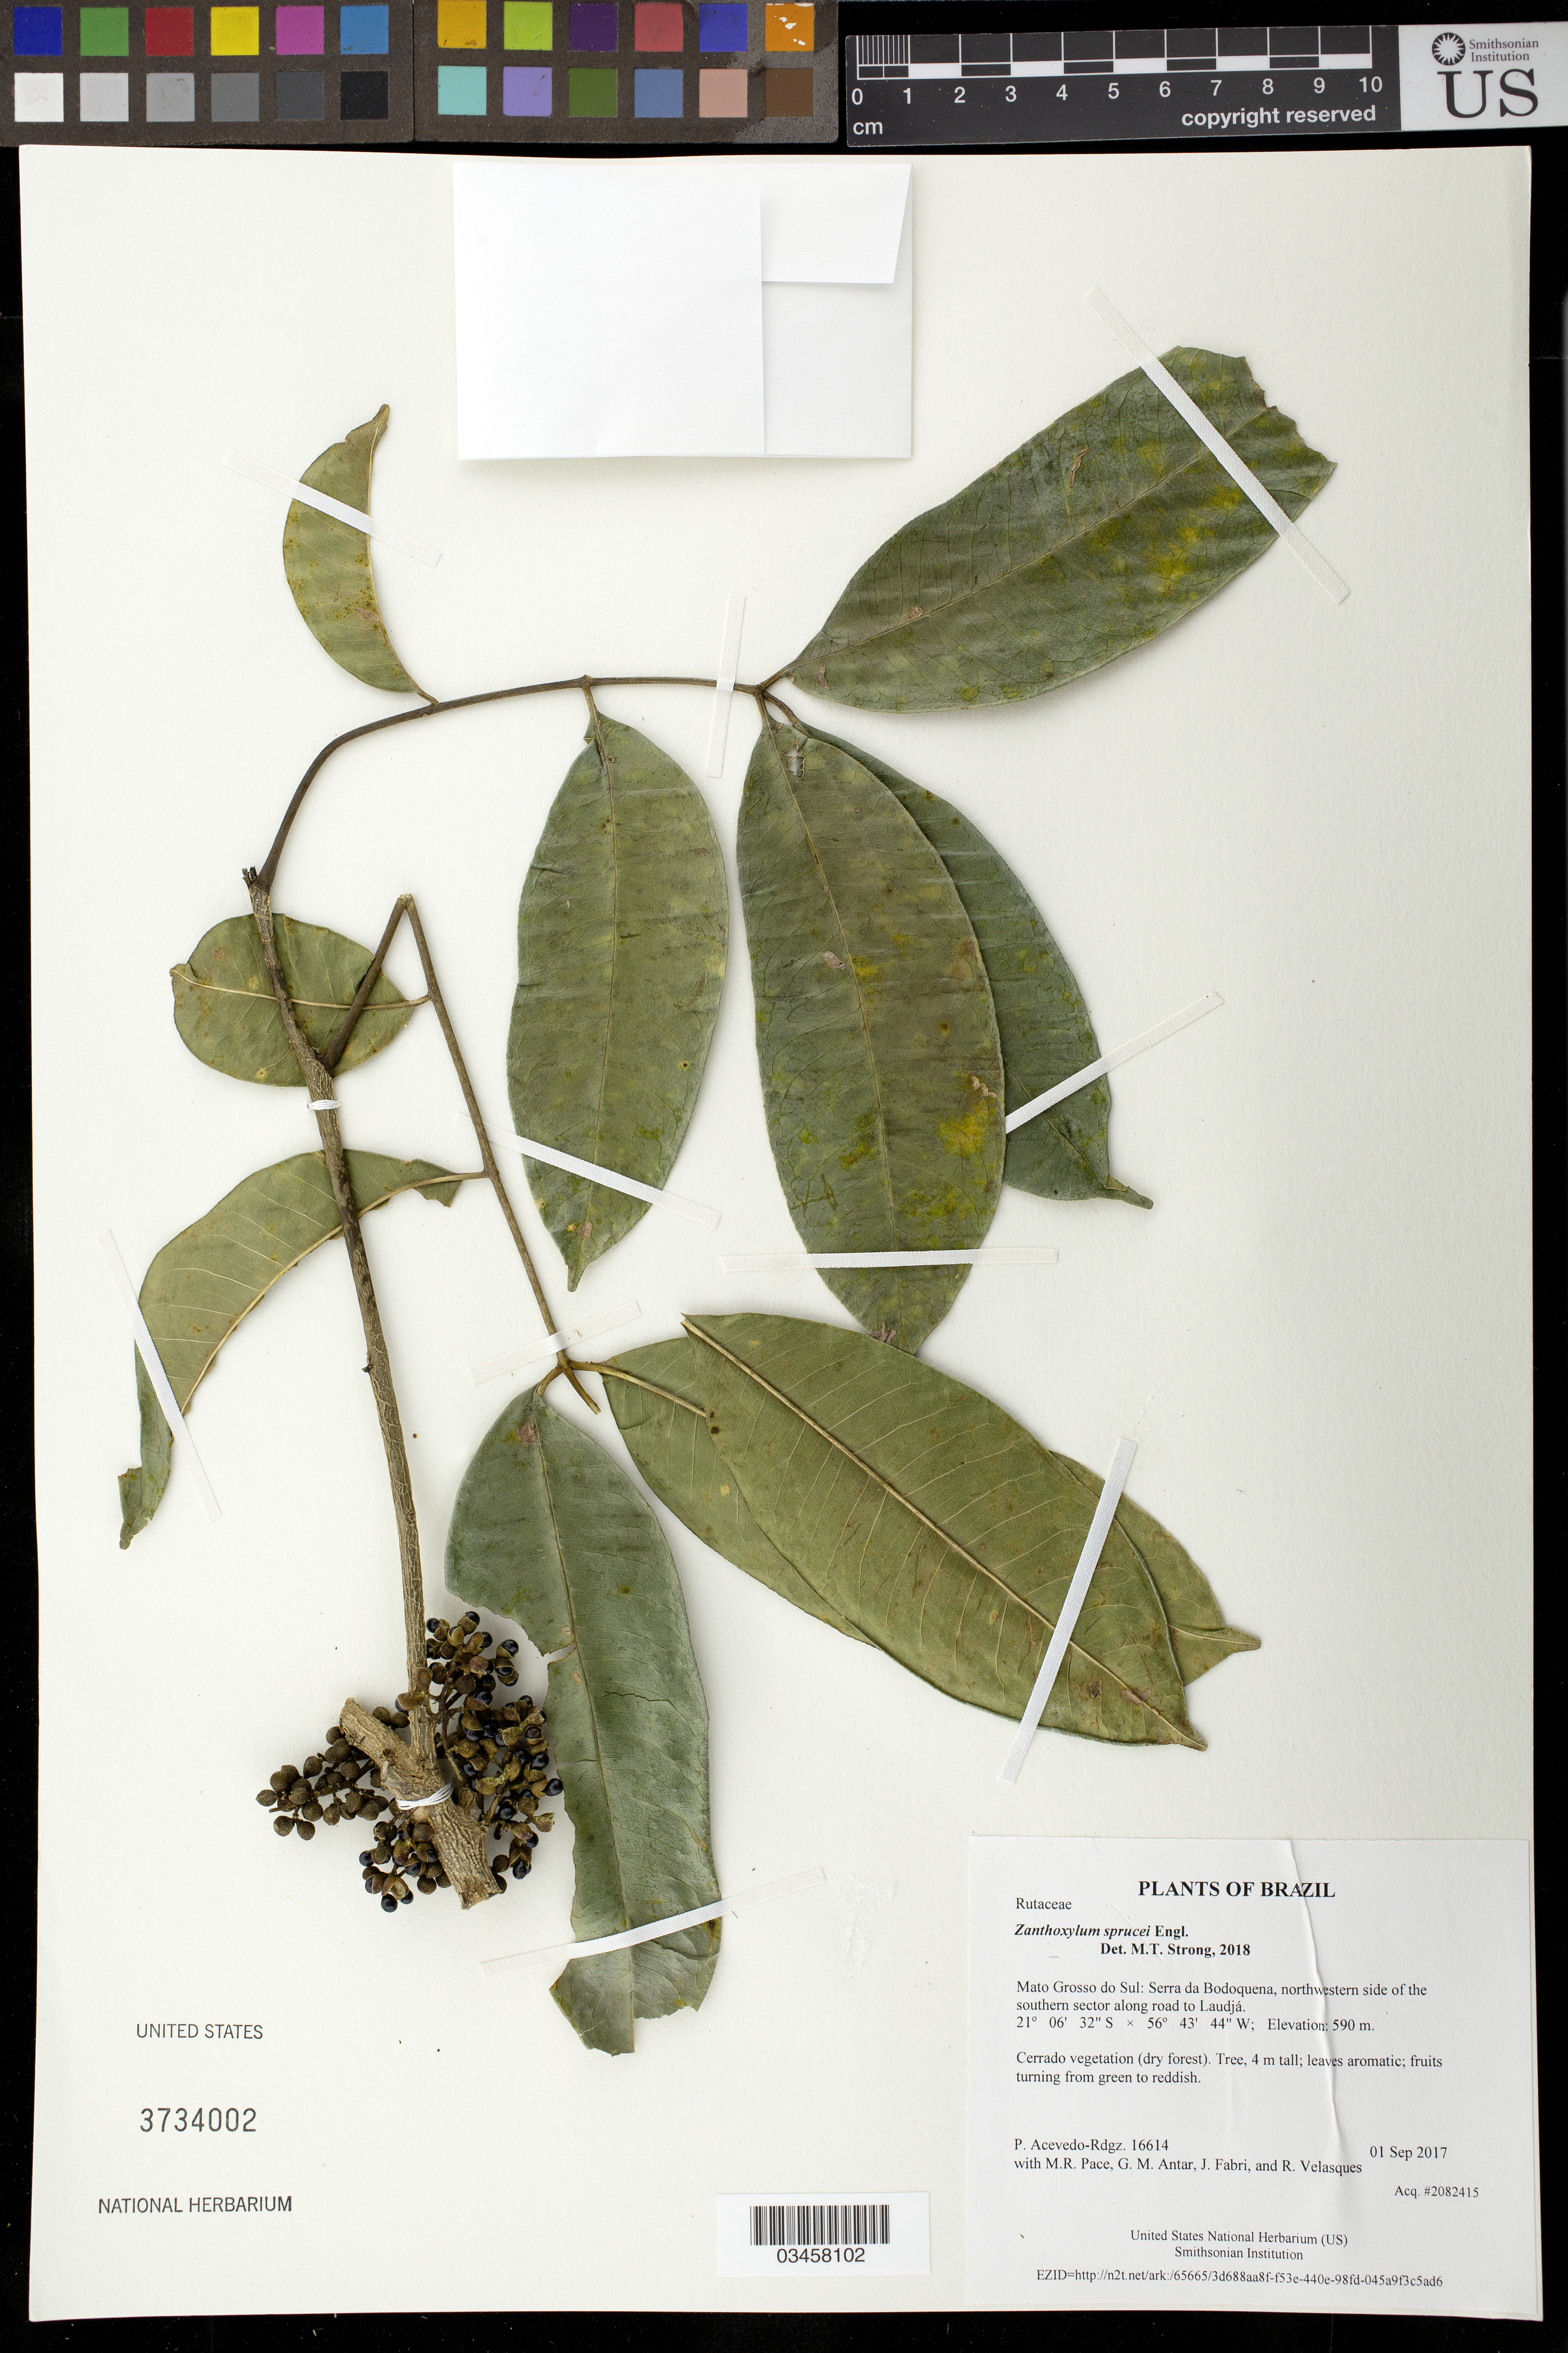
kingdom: Plantae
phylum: Tracheophyta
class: Magnoliopsida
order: Sapindales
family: Rutaceae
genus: Zanthoxylum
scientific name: Zanthoxylum sprucei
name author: Engl.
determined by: Strong, Mark T., (BOT), Smithsonian Institution - National Museum of Natural History (UNITED STATES)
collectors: P. Acevedo-Rodr., M. R. Pace, G. M. Antar, J. Fabri & R. Velasques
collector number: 16614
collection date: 2017-09-01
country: Brazil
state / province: Mato Grosso do Sul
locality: Serra da Bodoquena, northwestern side of the southern sector along road to Laudjá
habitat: Cerrado vegetation (dry forest)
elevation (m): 590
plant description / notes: US, NY, MO, K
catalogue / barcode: US 3734002